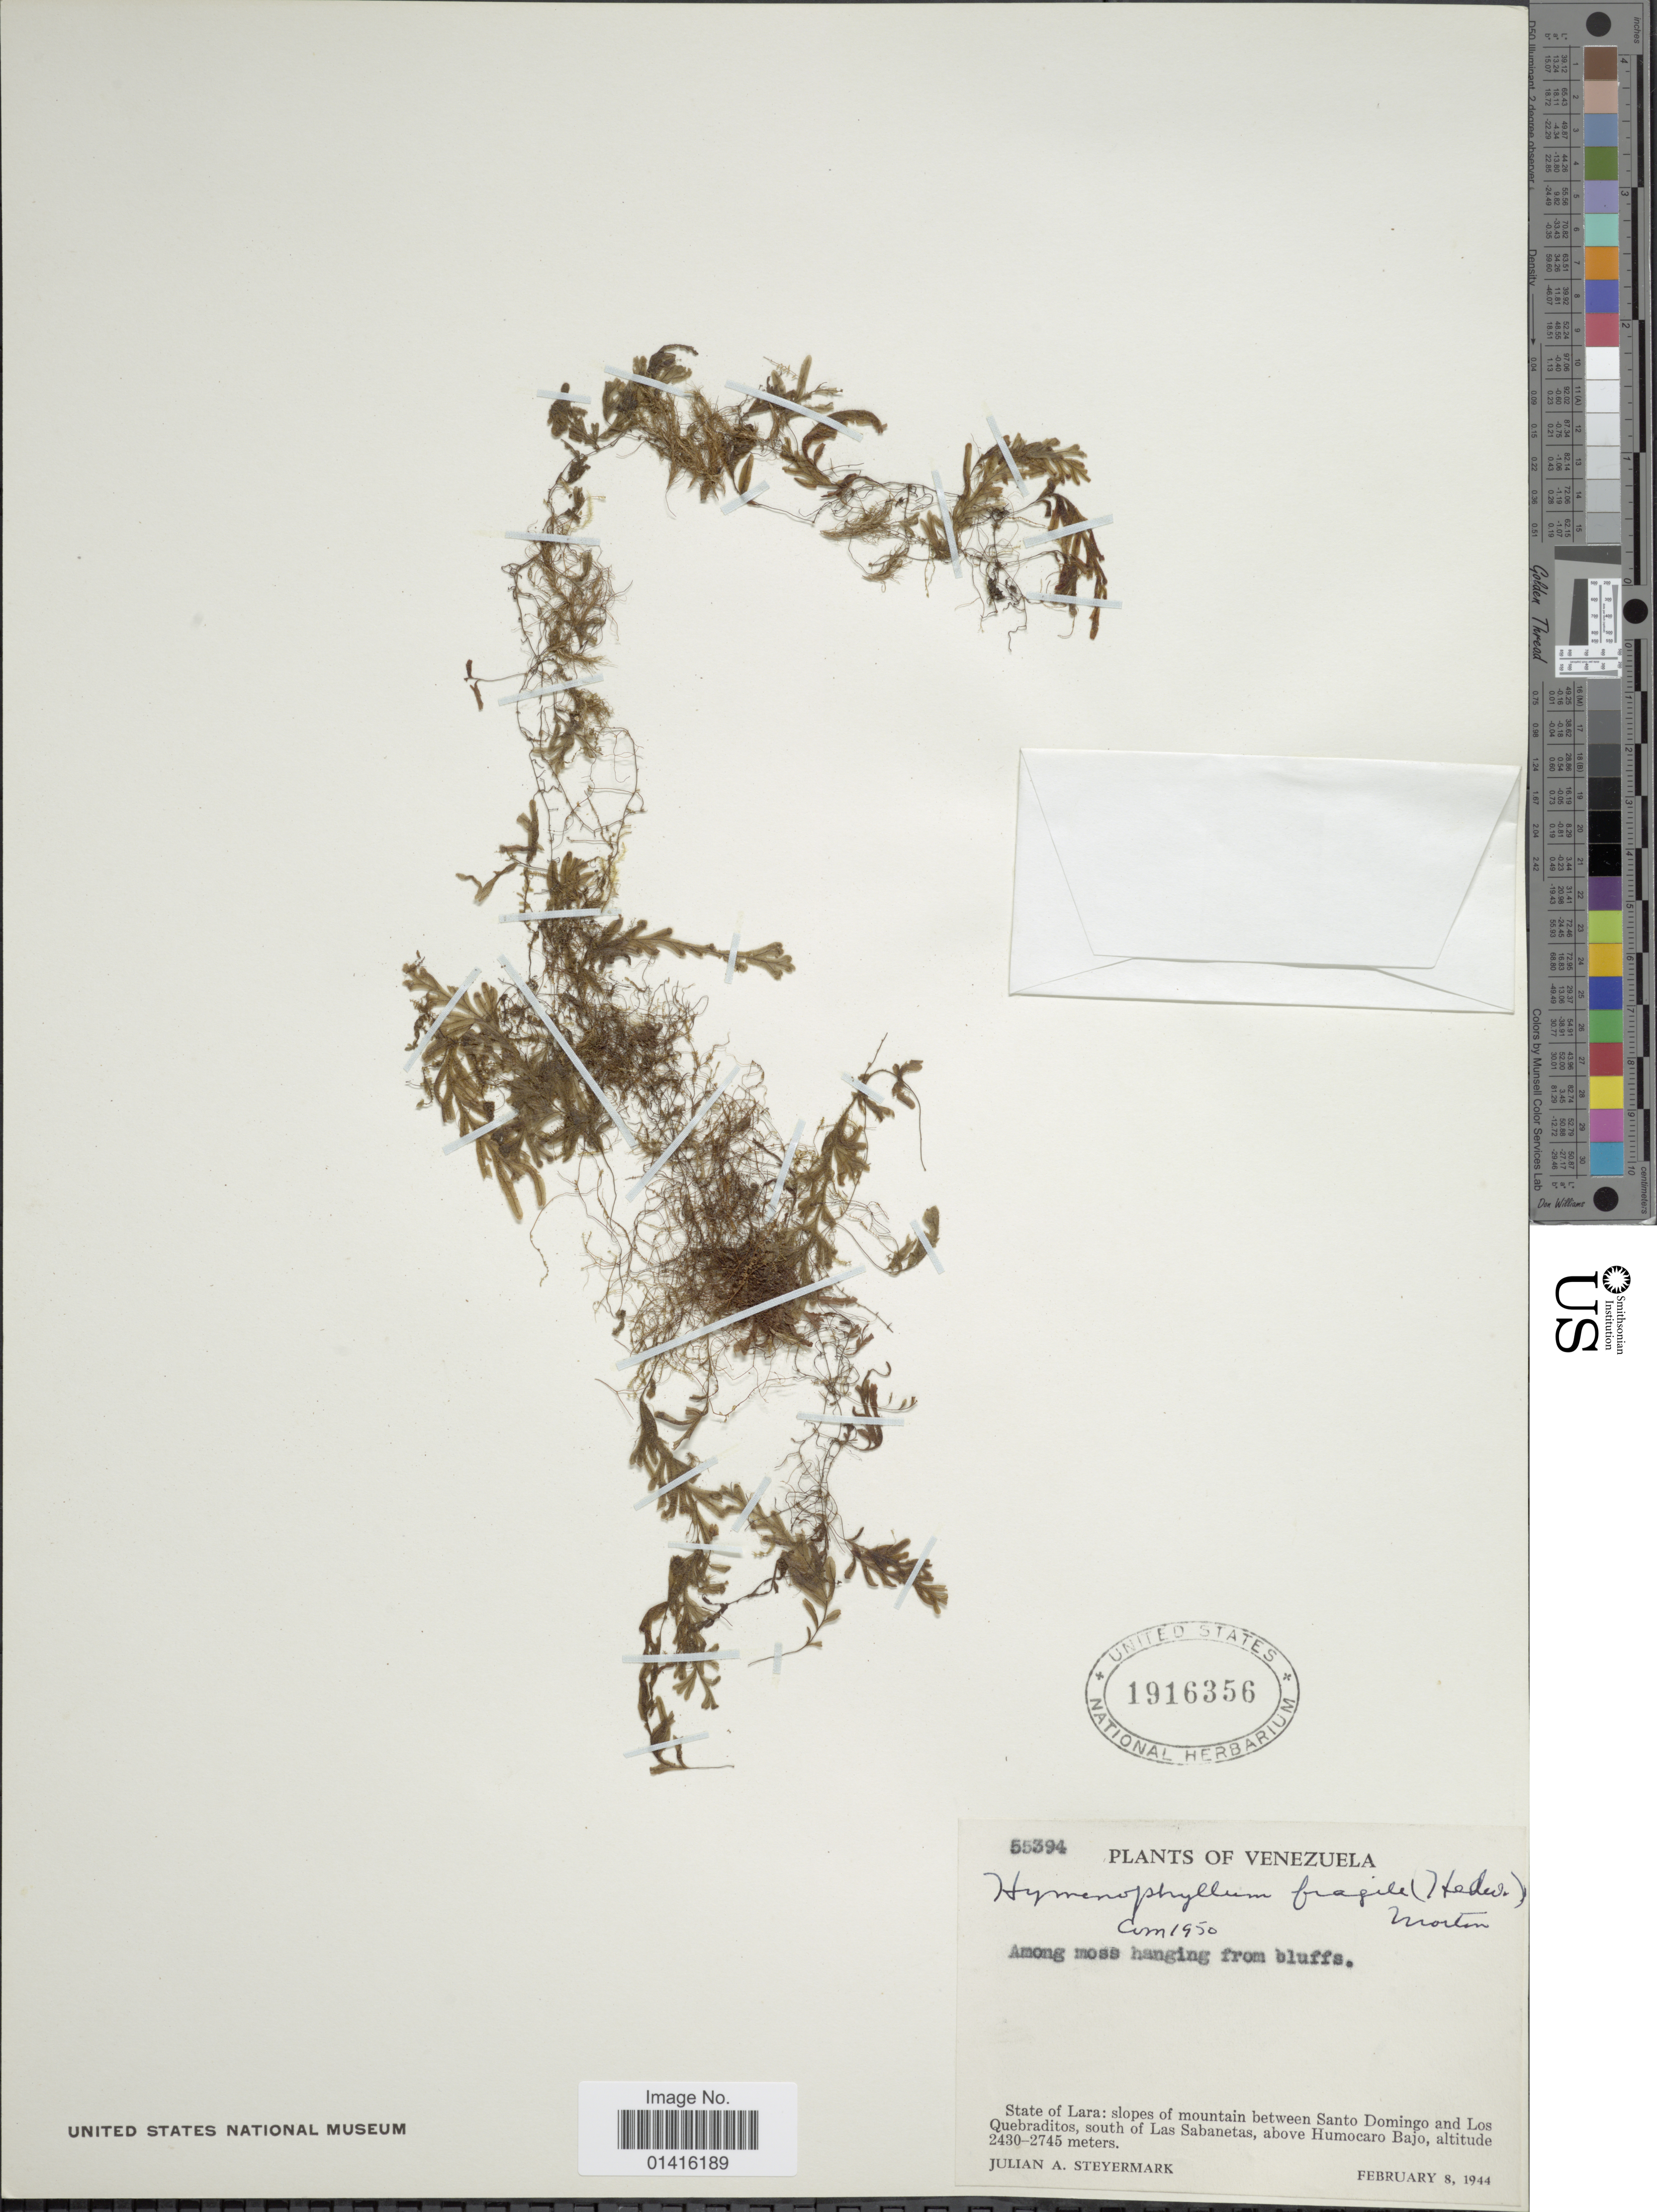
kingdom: Plantae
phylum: Tracheophyta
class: Polypodiopsida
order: Hymenophyllales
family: Hymenophyllaceae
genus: Hymenophyllum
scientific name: Hymenophyllum fragile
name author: (Hedw.) C.V. Morton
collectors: J. Steyermark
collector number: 55394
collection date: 1944-02-08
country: Venezuela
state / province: Lara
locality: Slopes of mountain between Santo Domingo and Los Quebraditos, south of Las Sabanetas, abnove Humocaro Bajo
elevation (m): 2430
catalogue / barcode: US 1916356